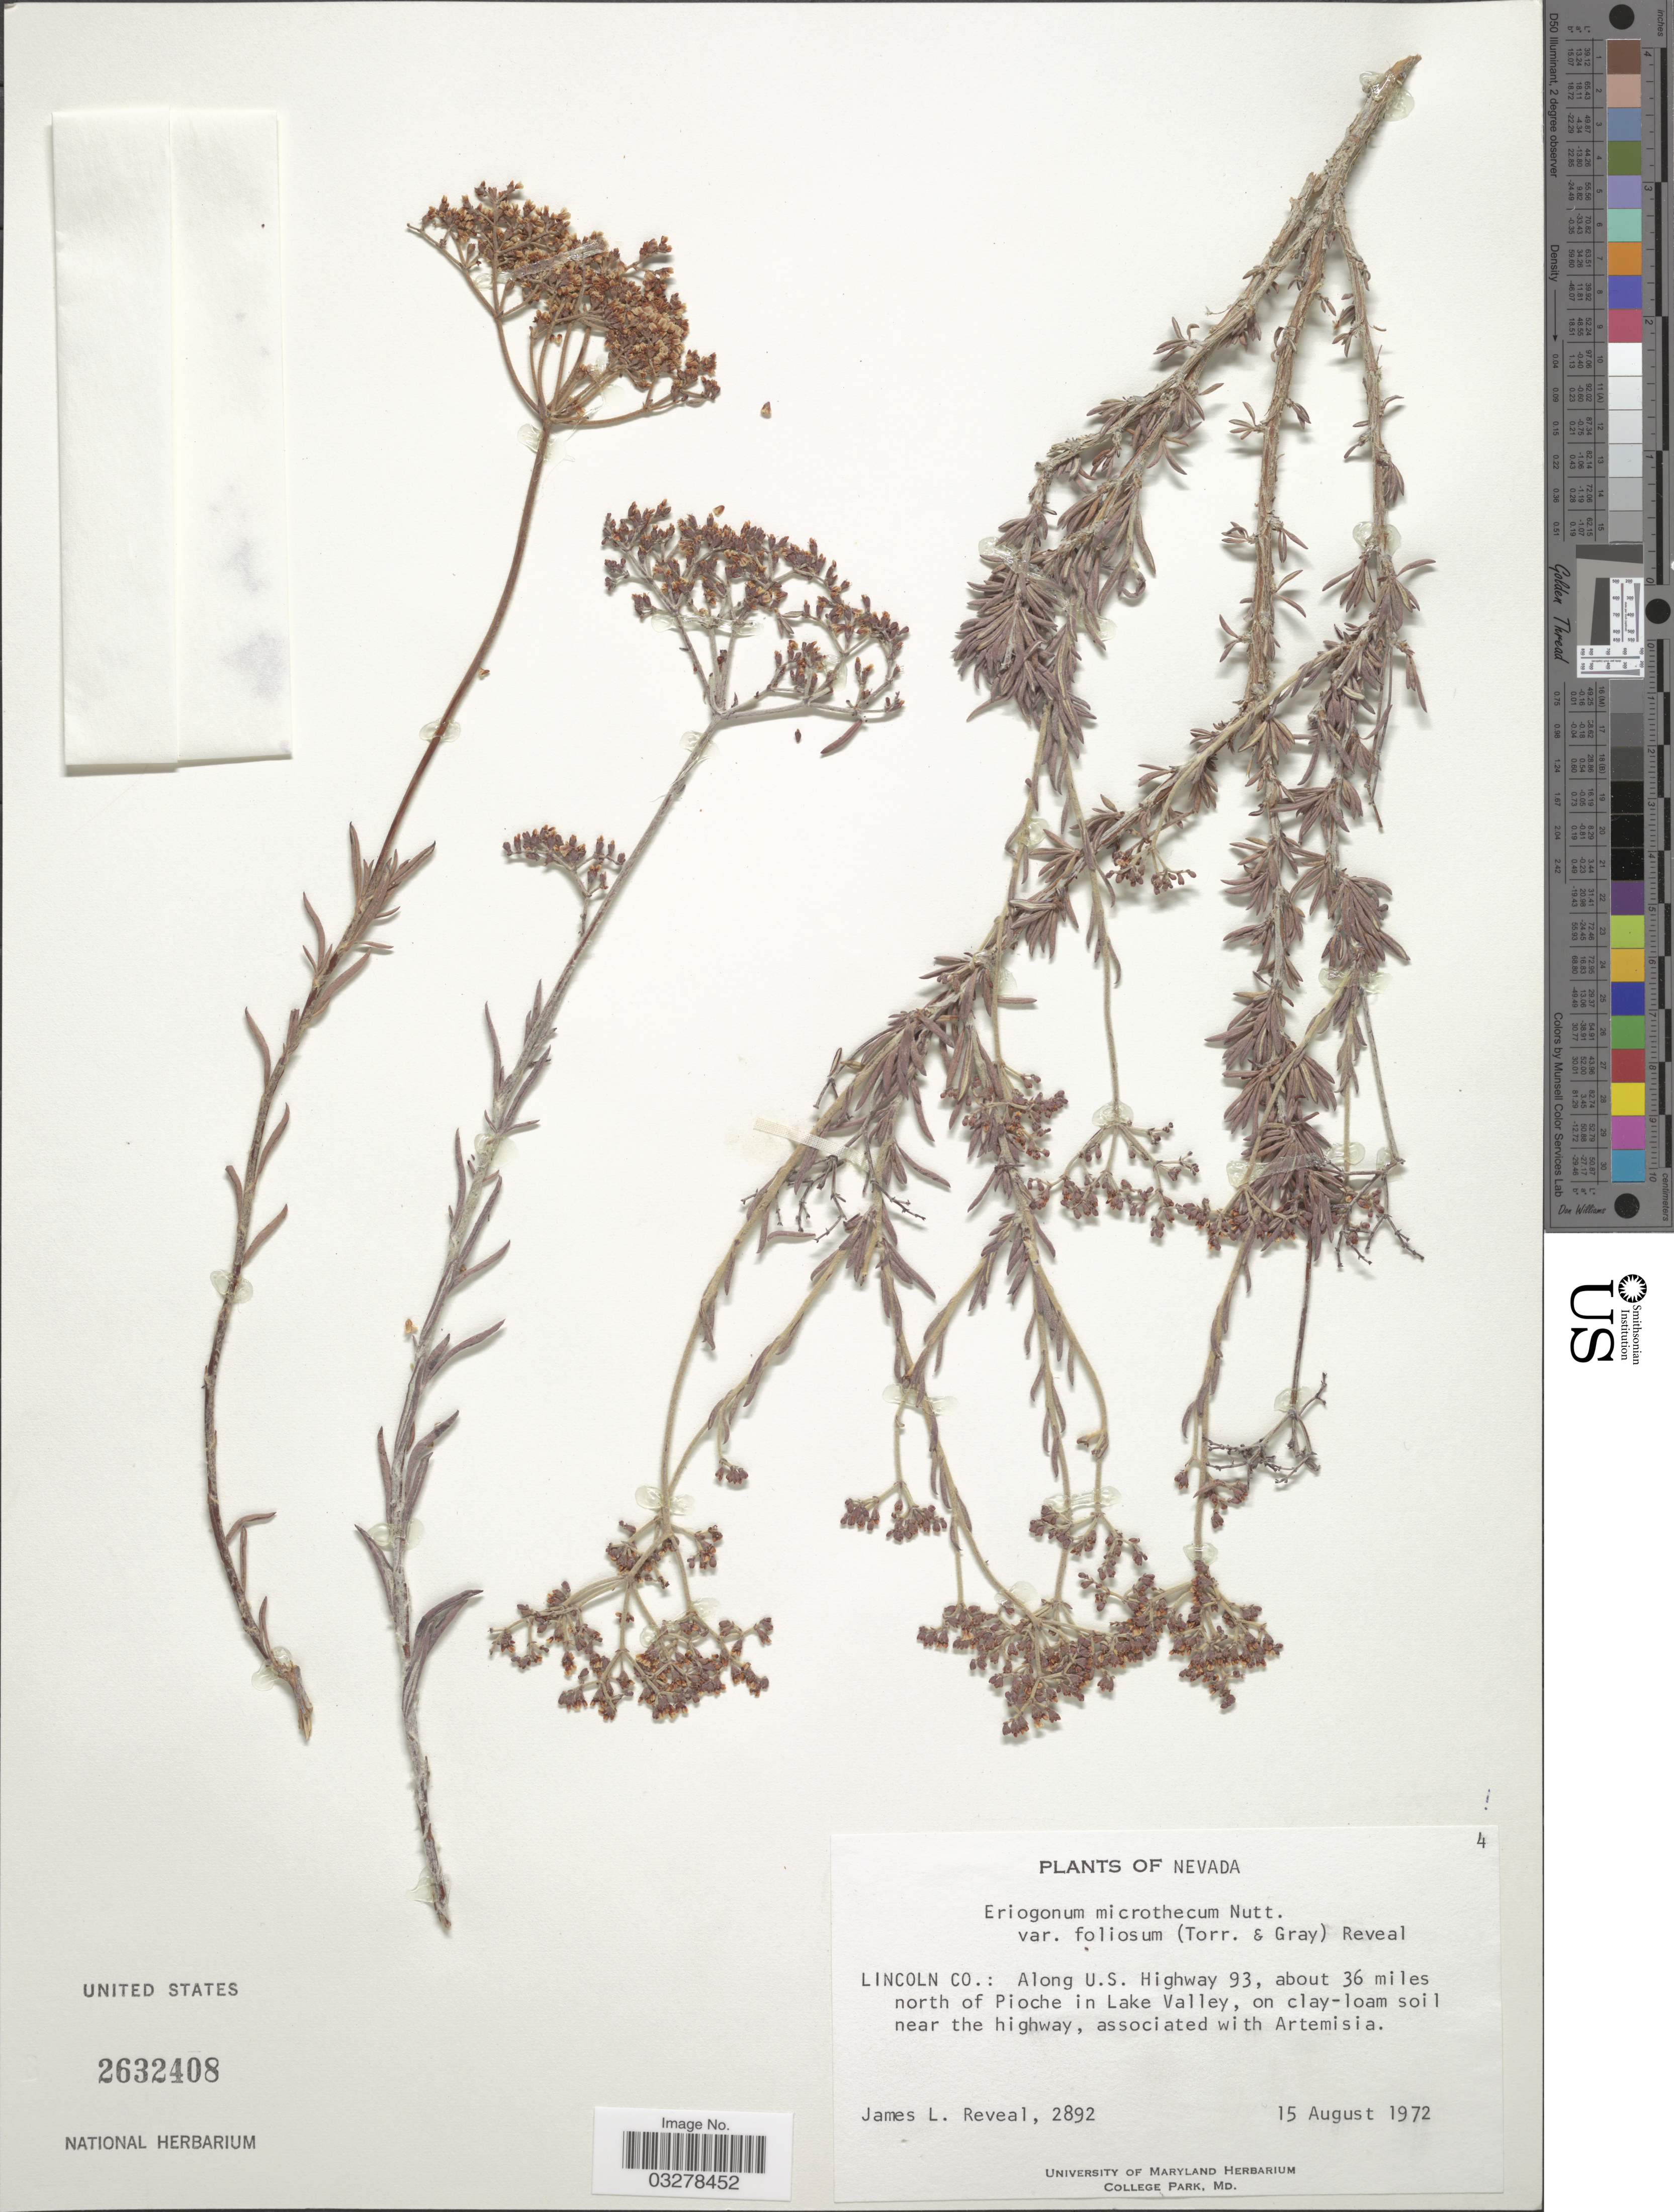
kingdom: Plantae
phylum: Tracheophyta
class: Magnoliopsida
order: Caryophyllales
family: Polygonaceae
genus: Eriogonum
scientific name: Eriogonum microtheca var. foliosum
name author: (Torr. & A. Gray) Reveal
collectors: J. L. Reveal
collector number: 2892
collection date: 1972-08-15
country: United States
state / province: Nevada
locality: Lincoln Co.: Along U.S. Highway 93, about 36 miles north of Pioche in Lake Valley, near the highway.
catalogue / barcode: US 2632408